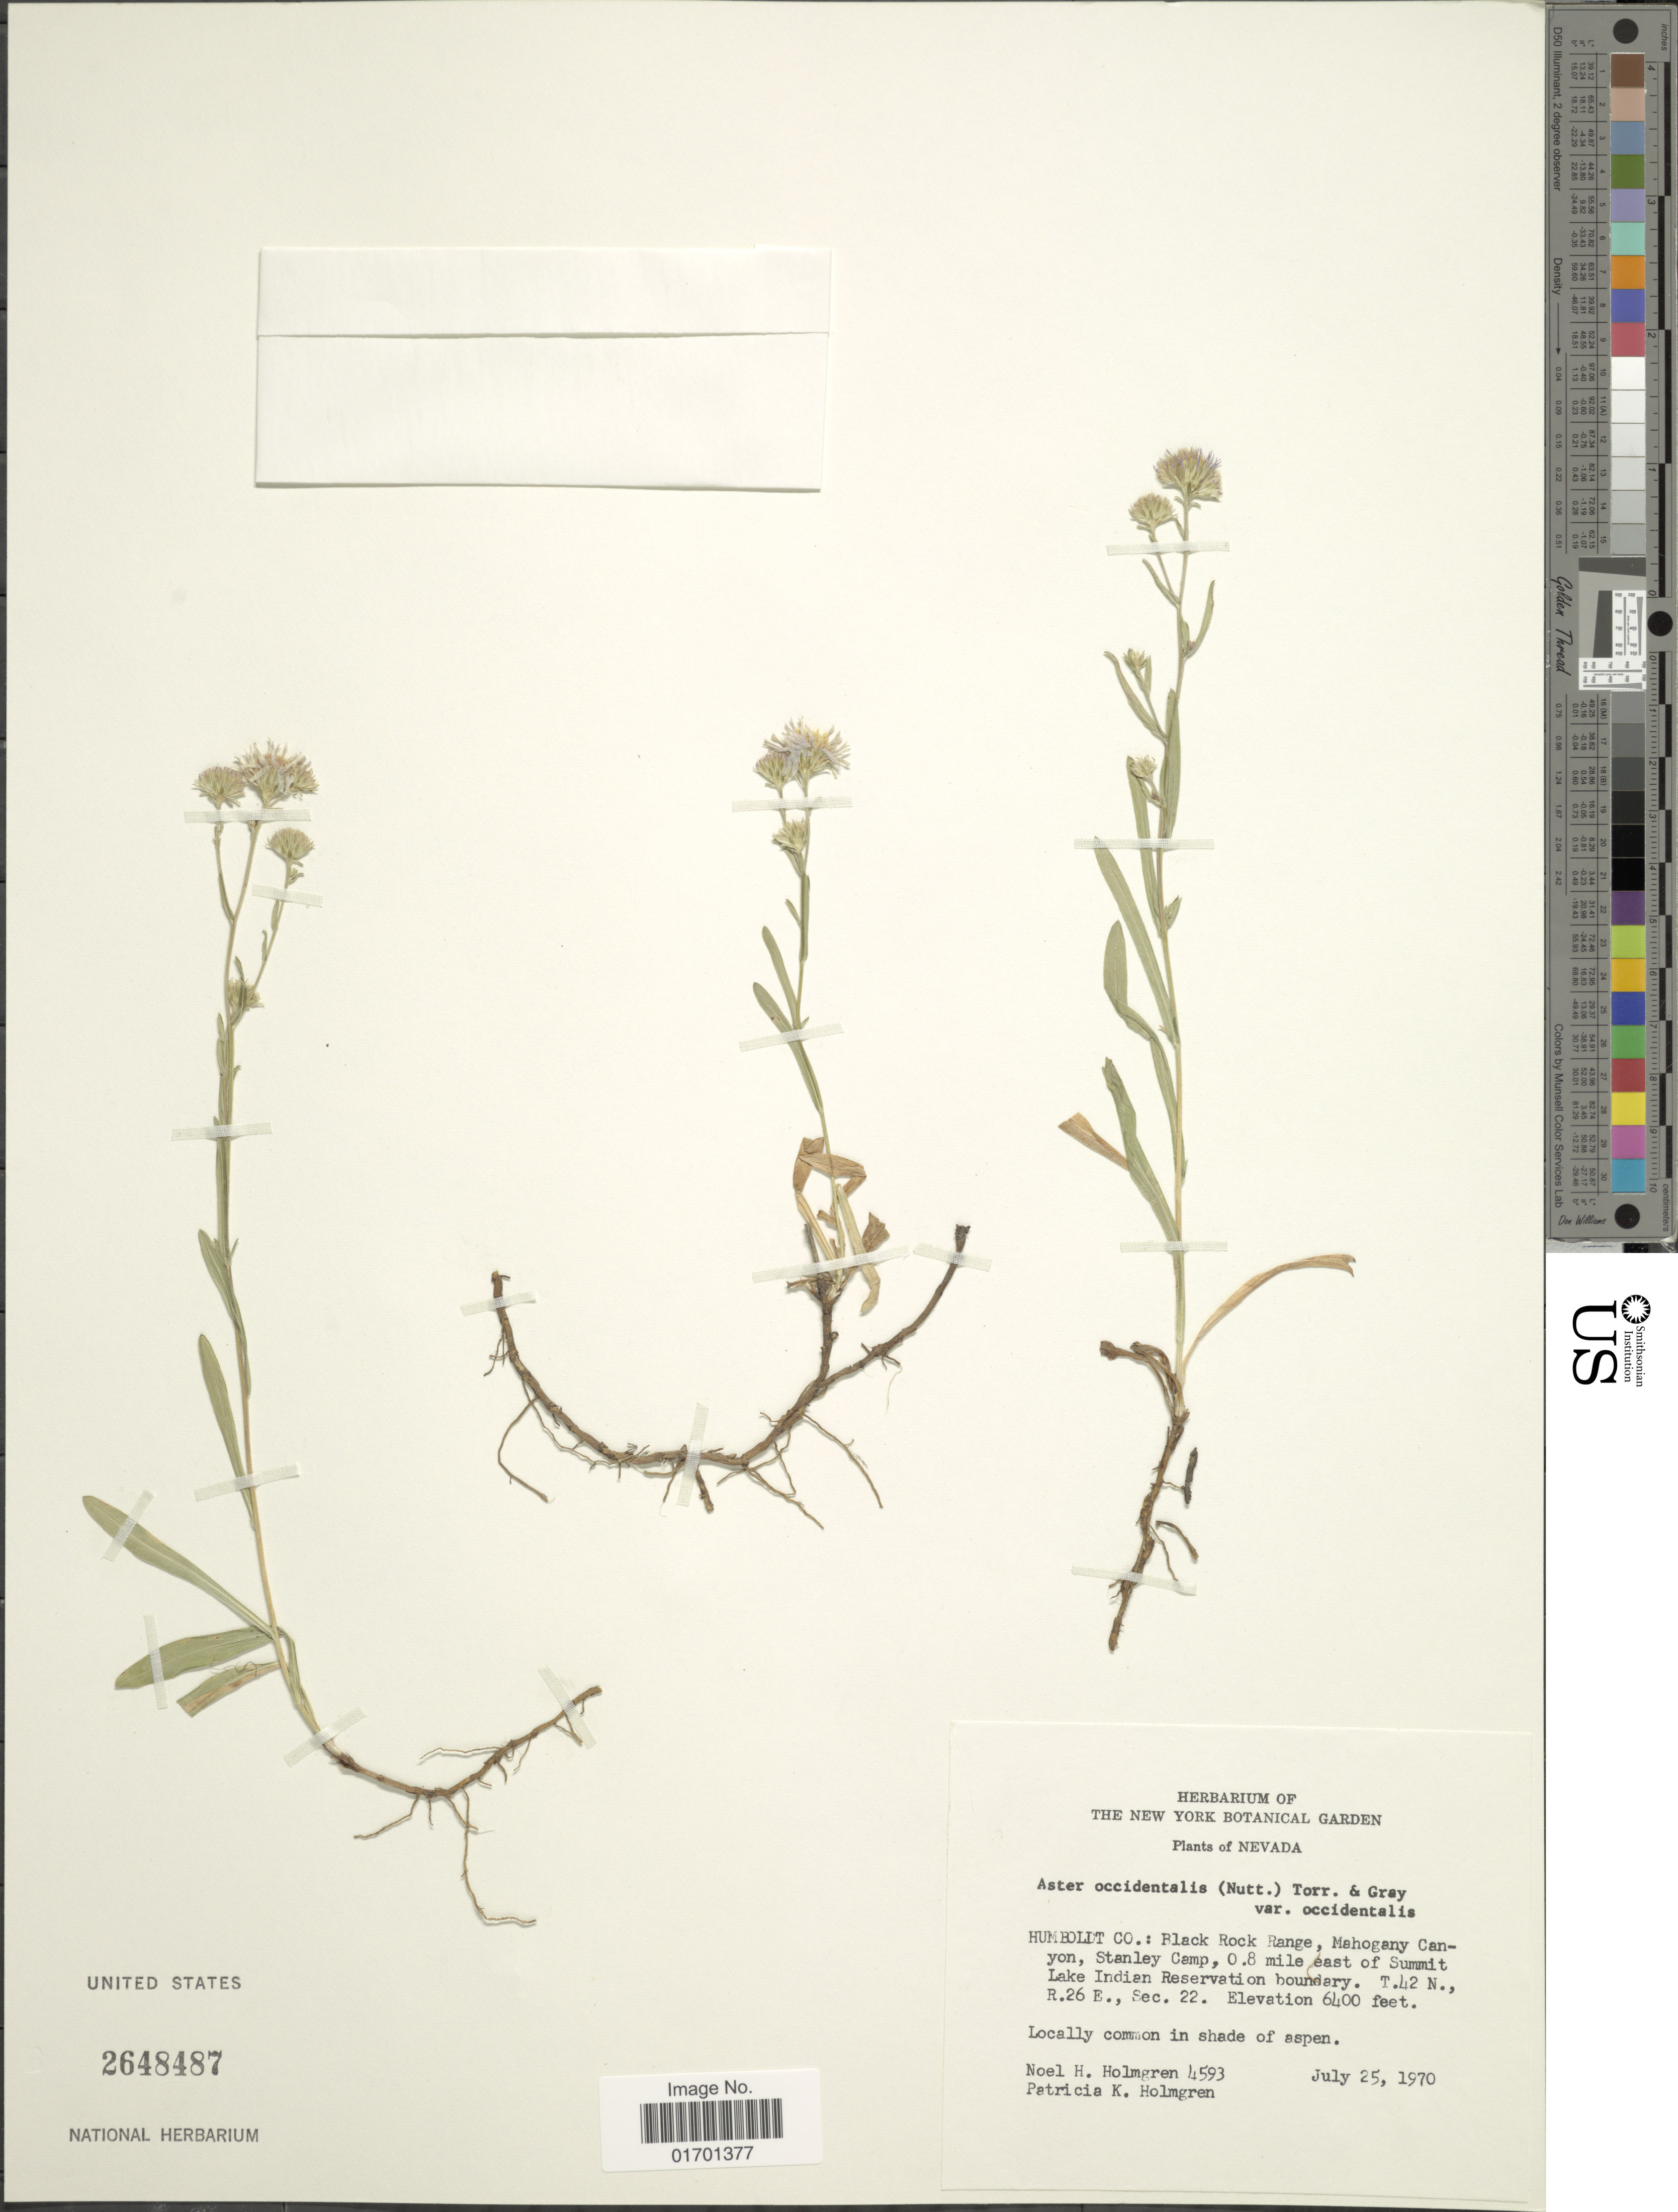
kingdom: Plantae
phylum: Tracheophyta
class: Magnoliopsida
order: Asterales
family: Asteraceae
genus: Symphyotrichum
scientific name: Symphyotrichum spathulatum var. spathulatum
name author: (Lindl.) G.L. Nesom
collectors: N. H. Holmgren & P. K. Holmgren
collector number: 4593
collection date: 1970-07-25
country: United States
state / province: Nevada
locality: Humboldt Co.: Black Rock Range, Mahogany Canyon, Stanley Camp, 0.8 mile east of Summit Lake Indian Reservation boundary, T.42 N., R.26 E., Sec. 22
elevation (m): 1951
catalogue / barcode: US 2648487